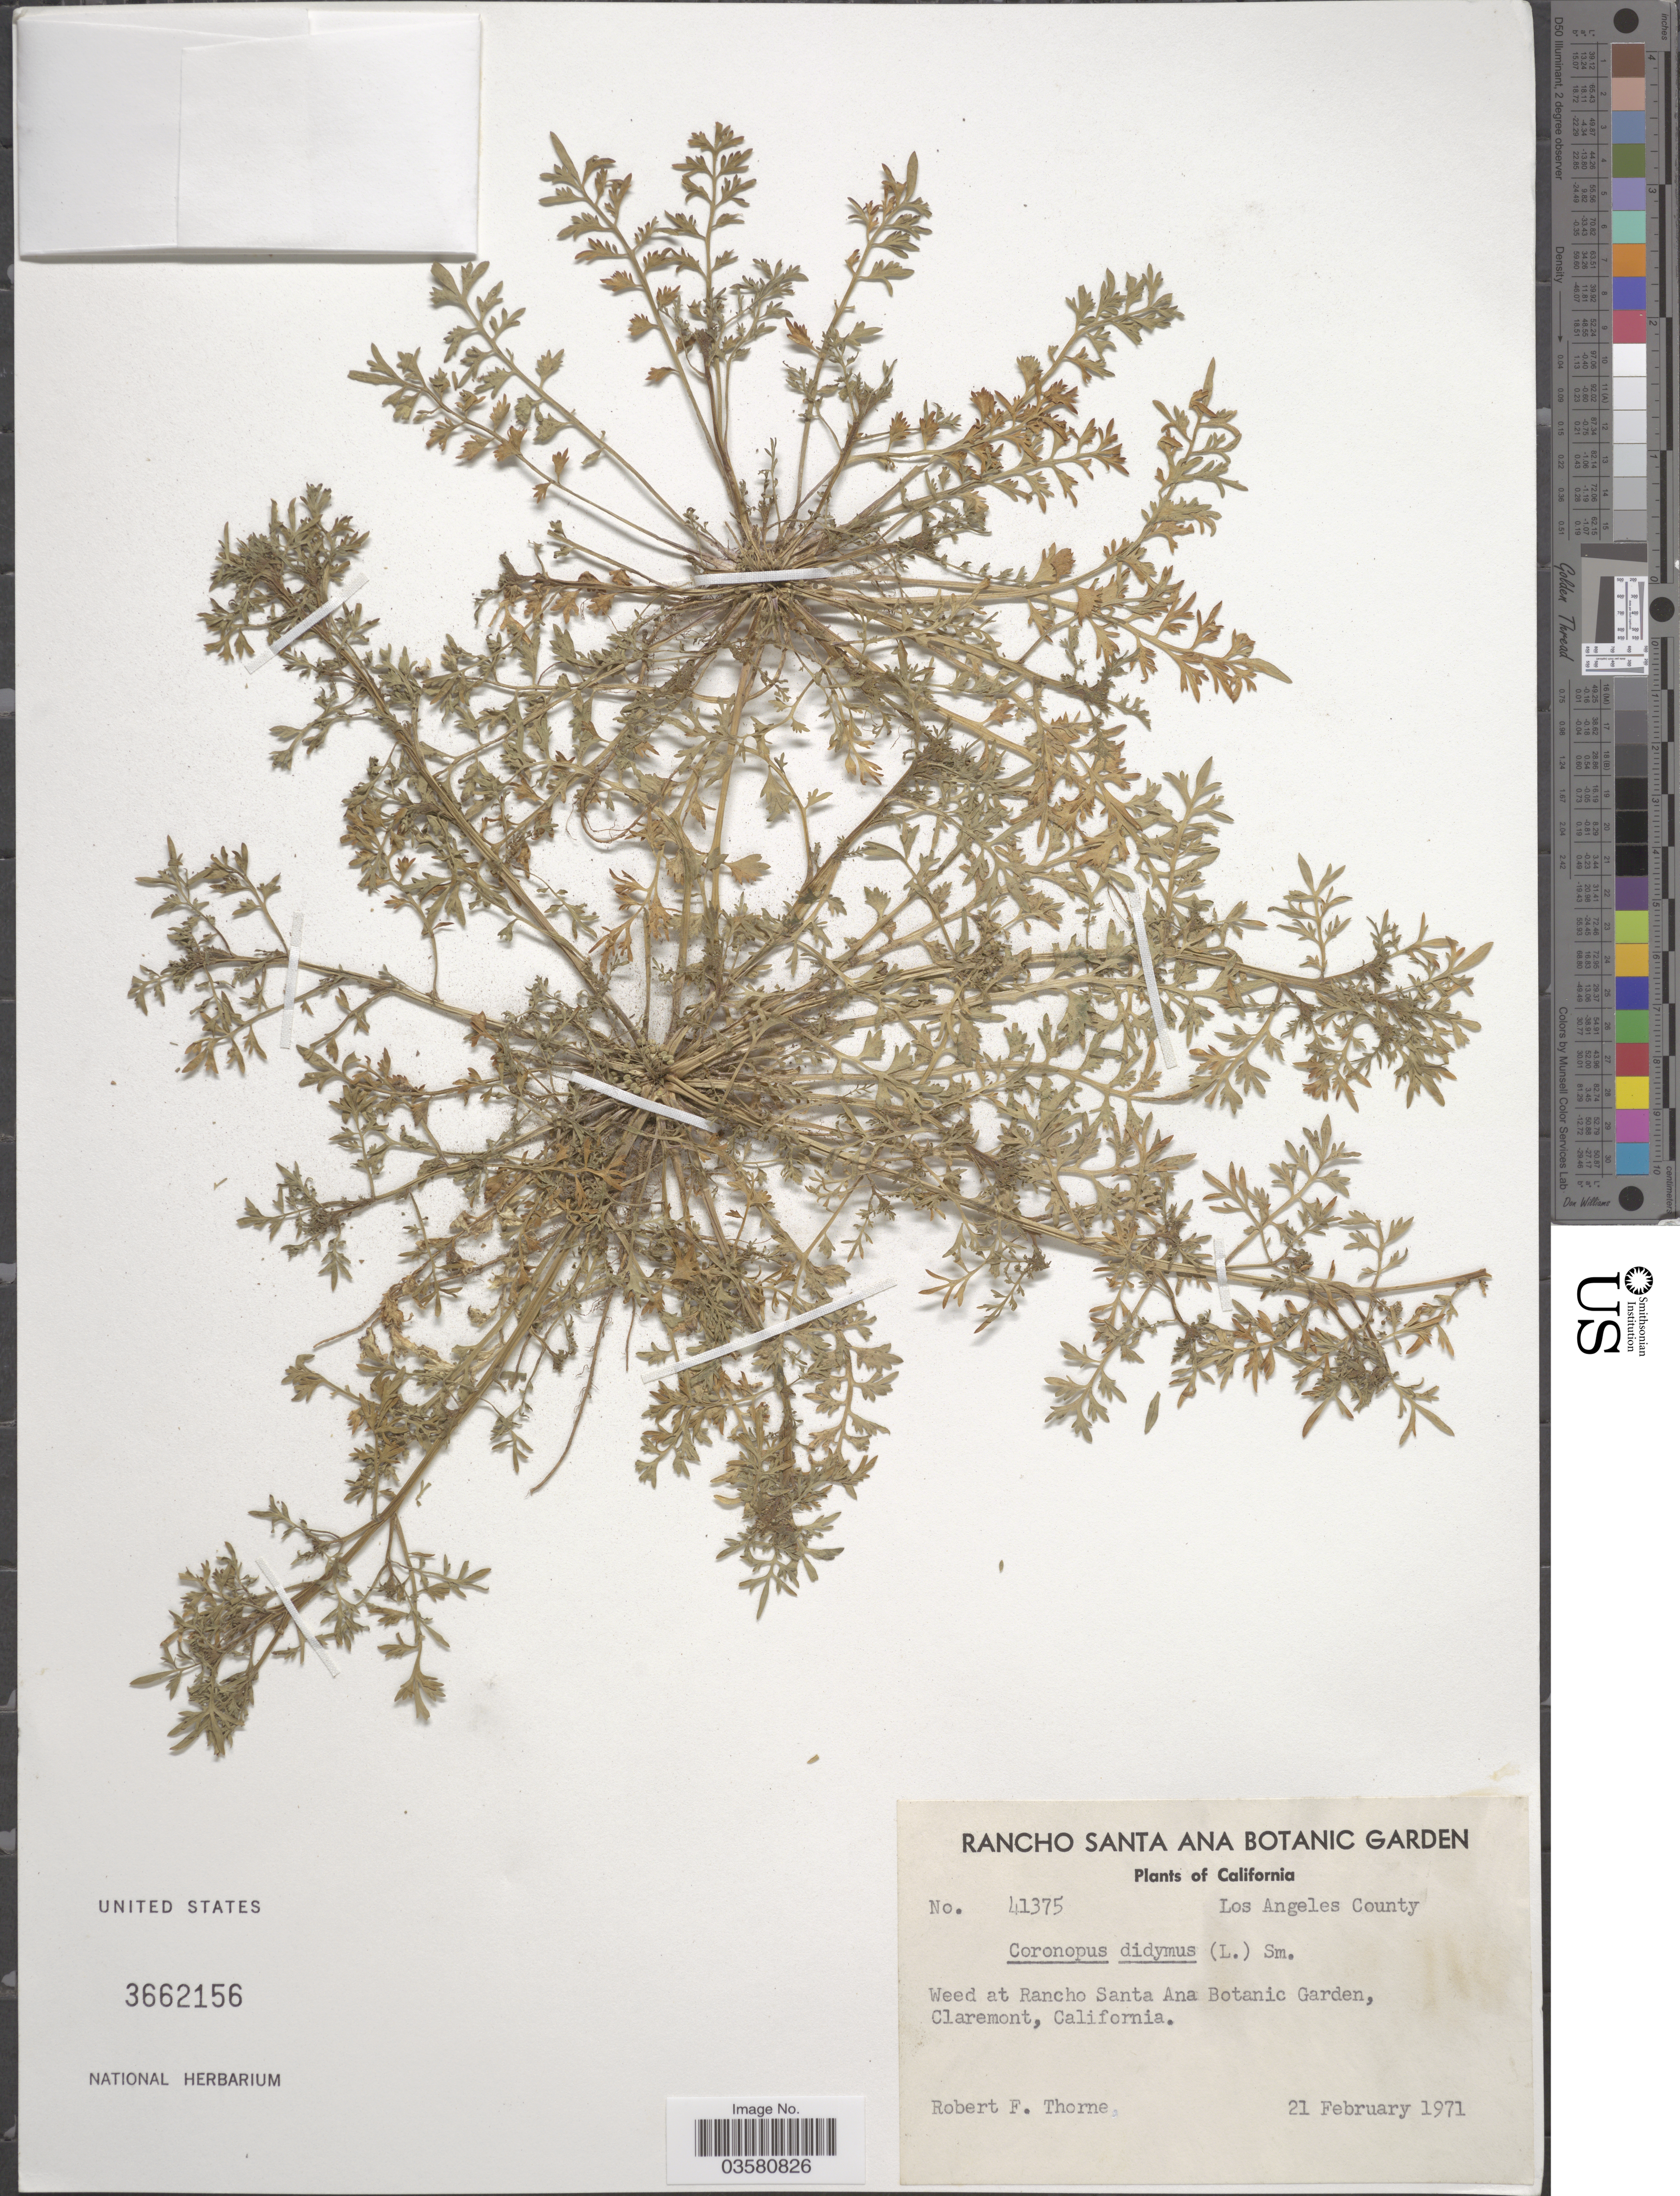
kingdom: Plantae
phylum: Tracheophyta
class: Magnoliopsida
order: Brassicales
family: Brassicaceae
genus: Lepidium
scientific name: Lepidium didymum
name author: L.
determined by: Strong, M. T., (US), Smithsonian Institution - National Museum of Natural History (UNITED STATES)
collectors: R. F. Thorne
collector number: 41375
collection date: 1971-02-21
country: United States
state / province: California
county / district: Orange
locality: Weed at Rancho Santa Ana Botanic Garden, Claremont.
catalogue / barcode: US 3662156